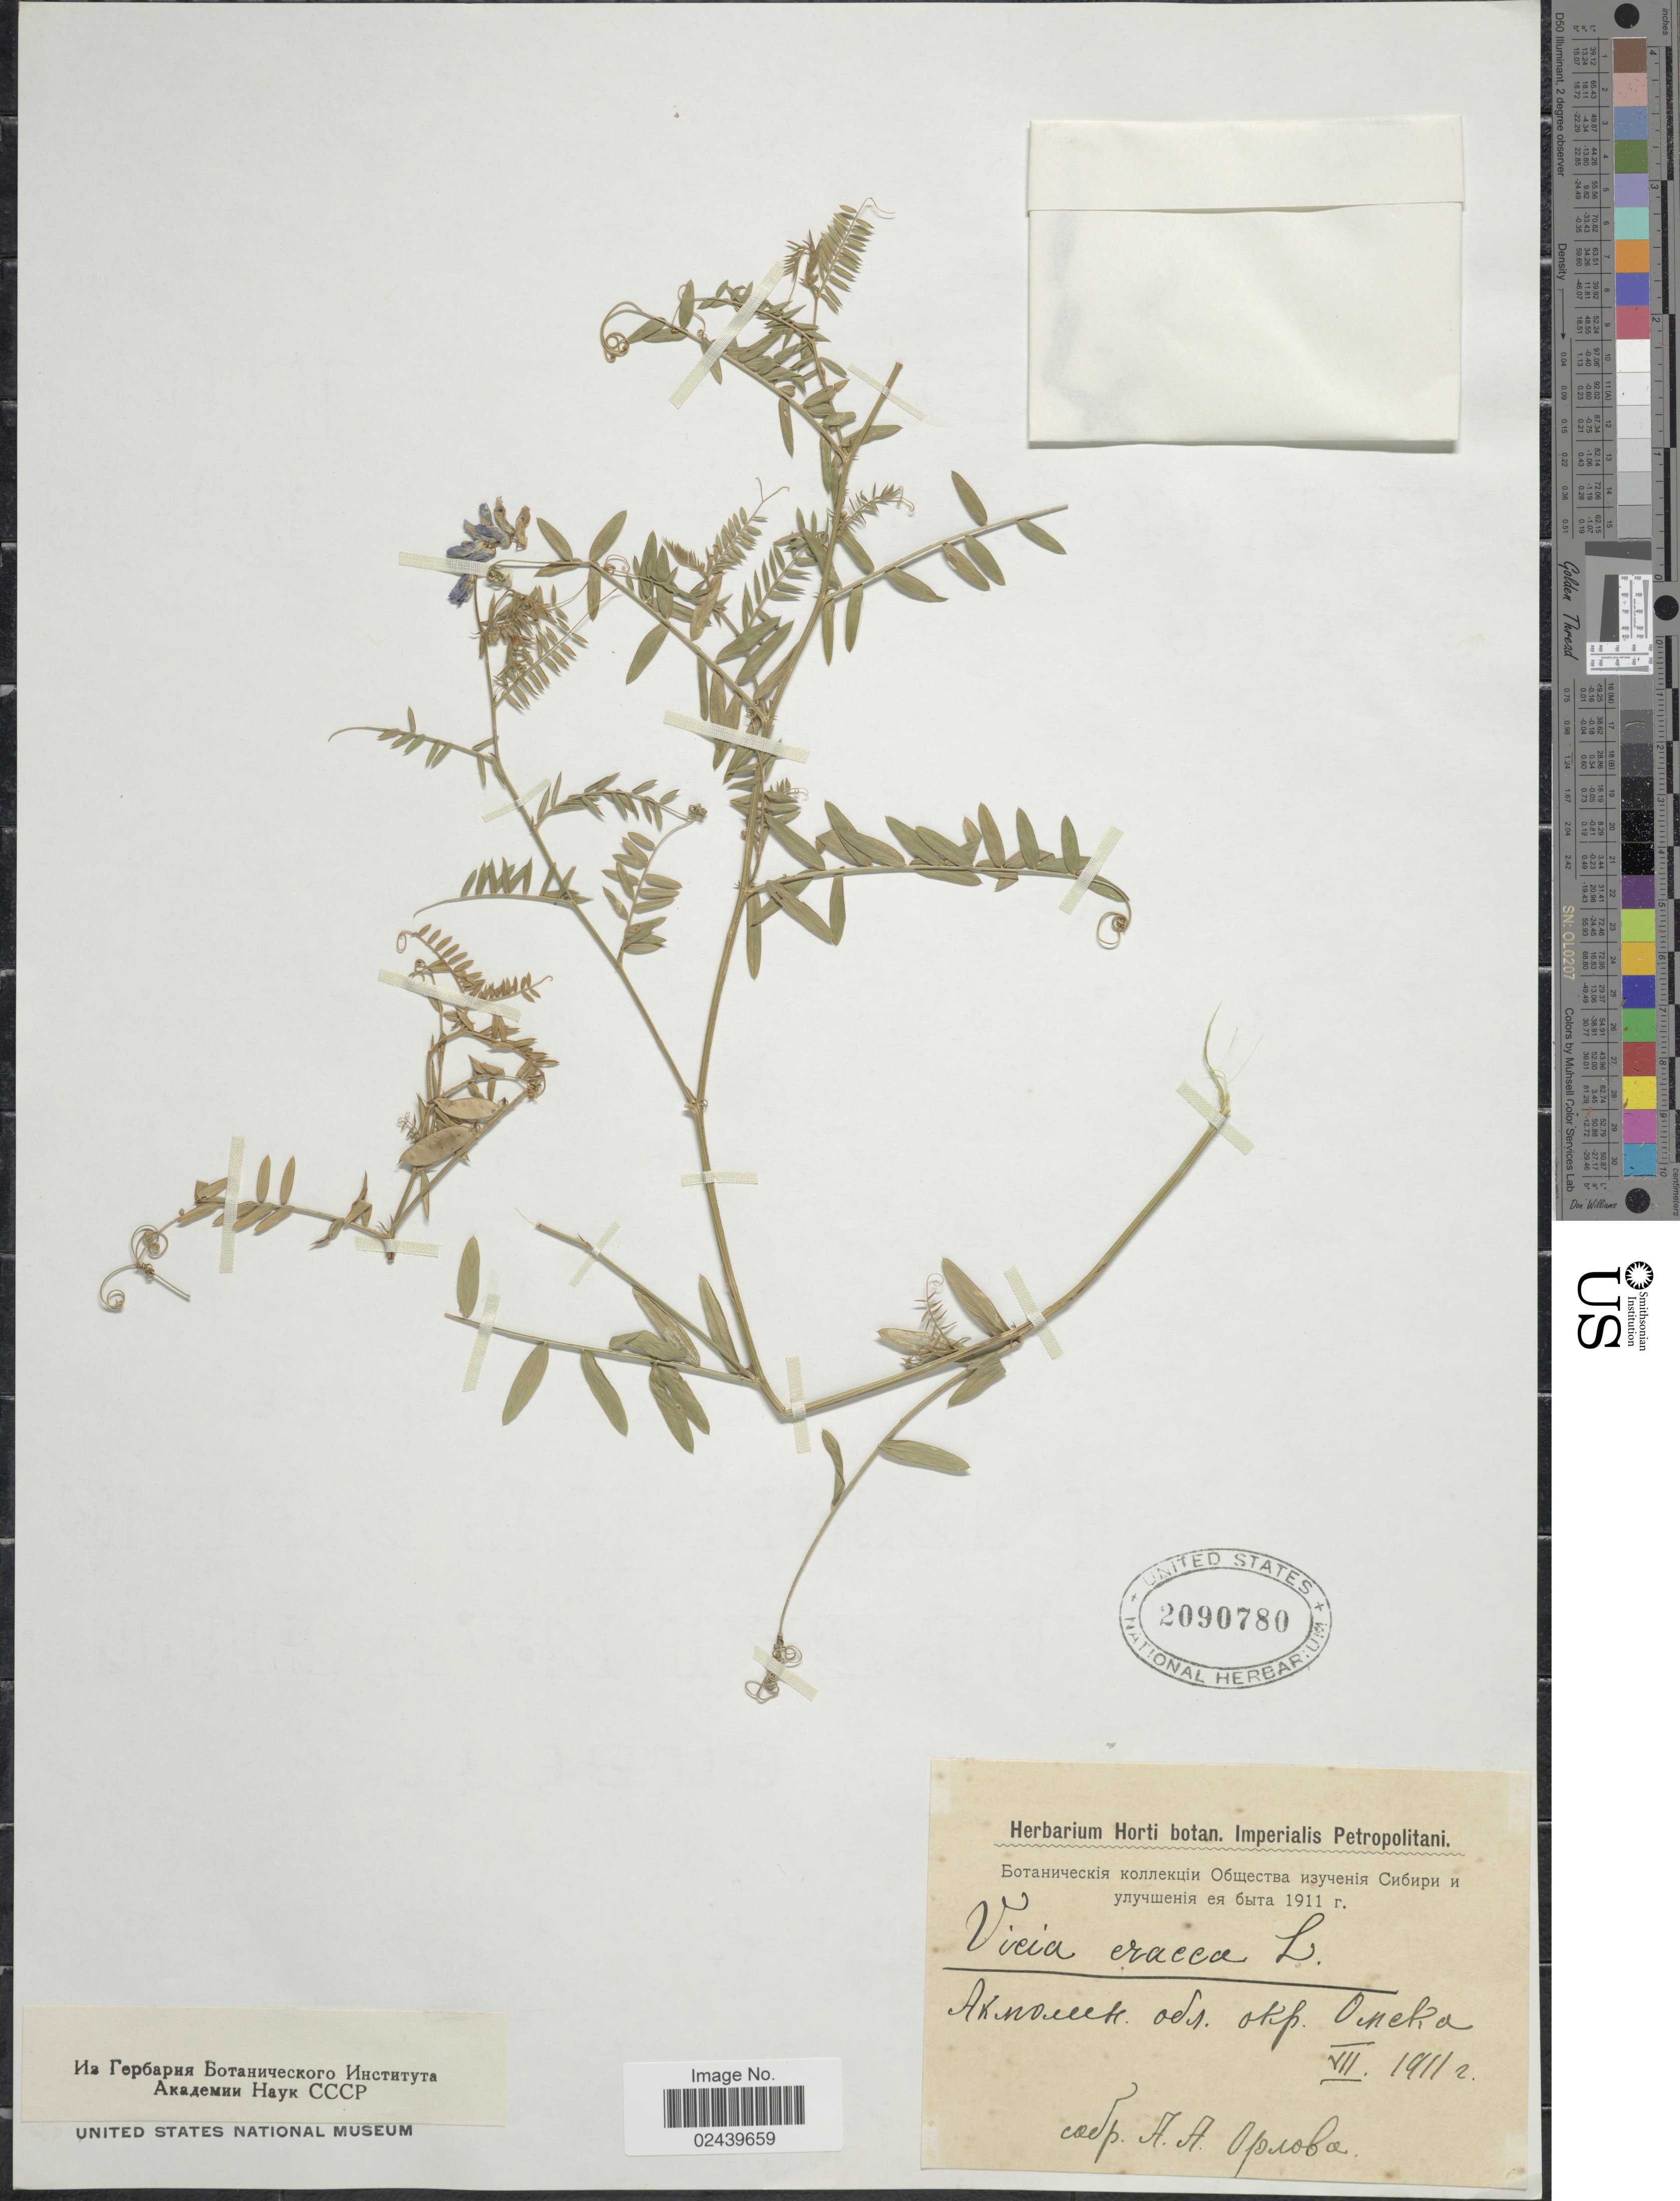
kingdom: Plantae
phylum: Tracheophyta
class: Magnoliopsida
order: Fabales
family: Fabaceae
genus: Vicia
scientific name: Vicia cracca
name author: L.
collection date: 1911-07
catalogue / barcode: US 2090780